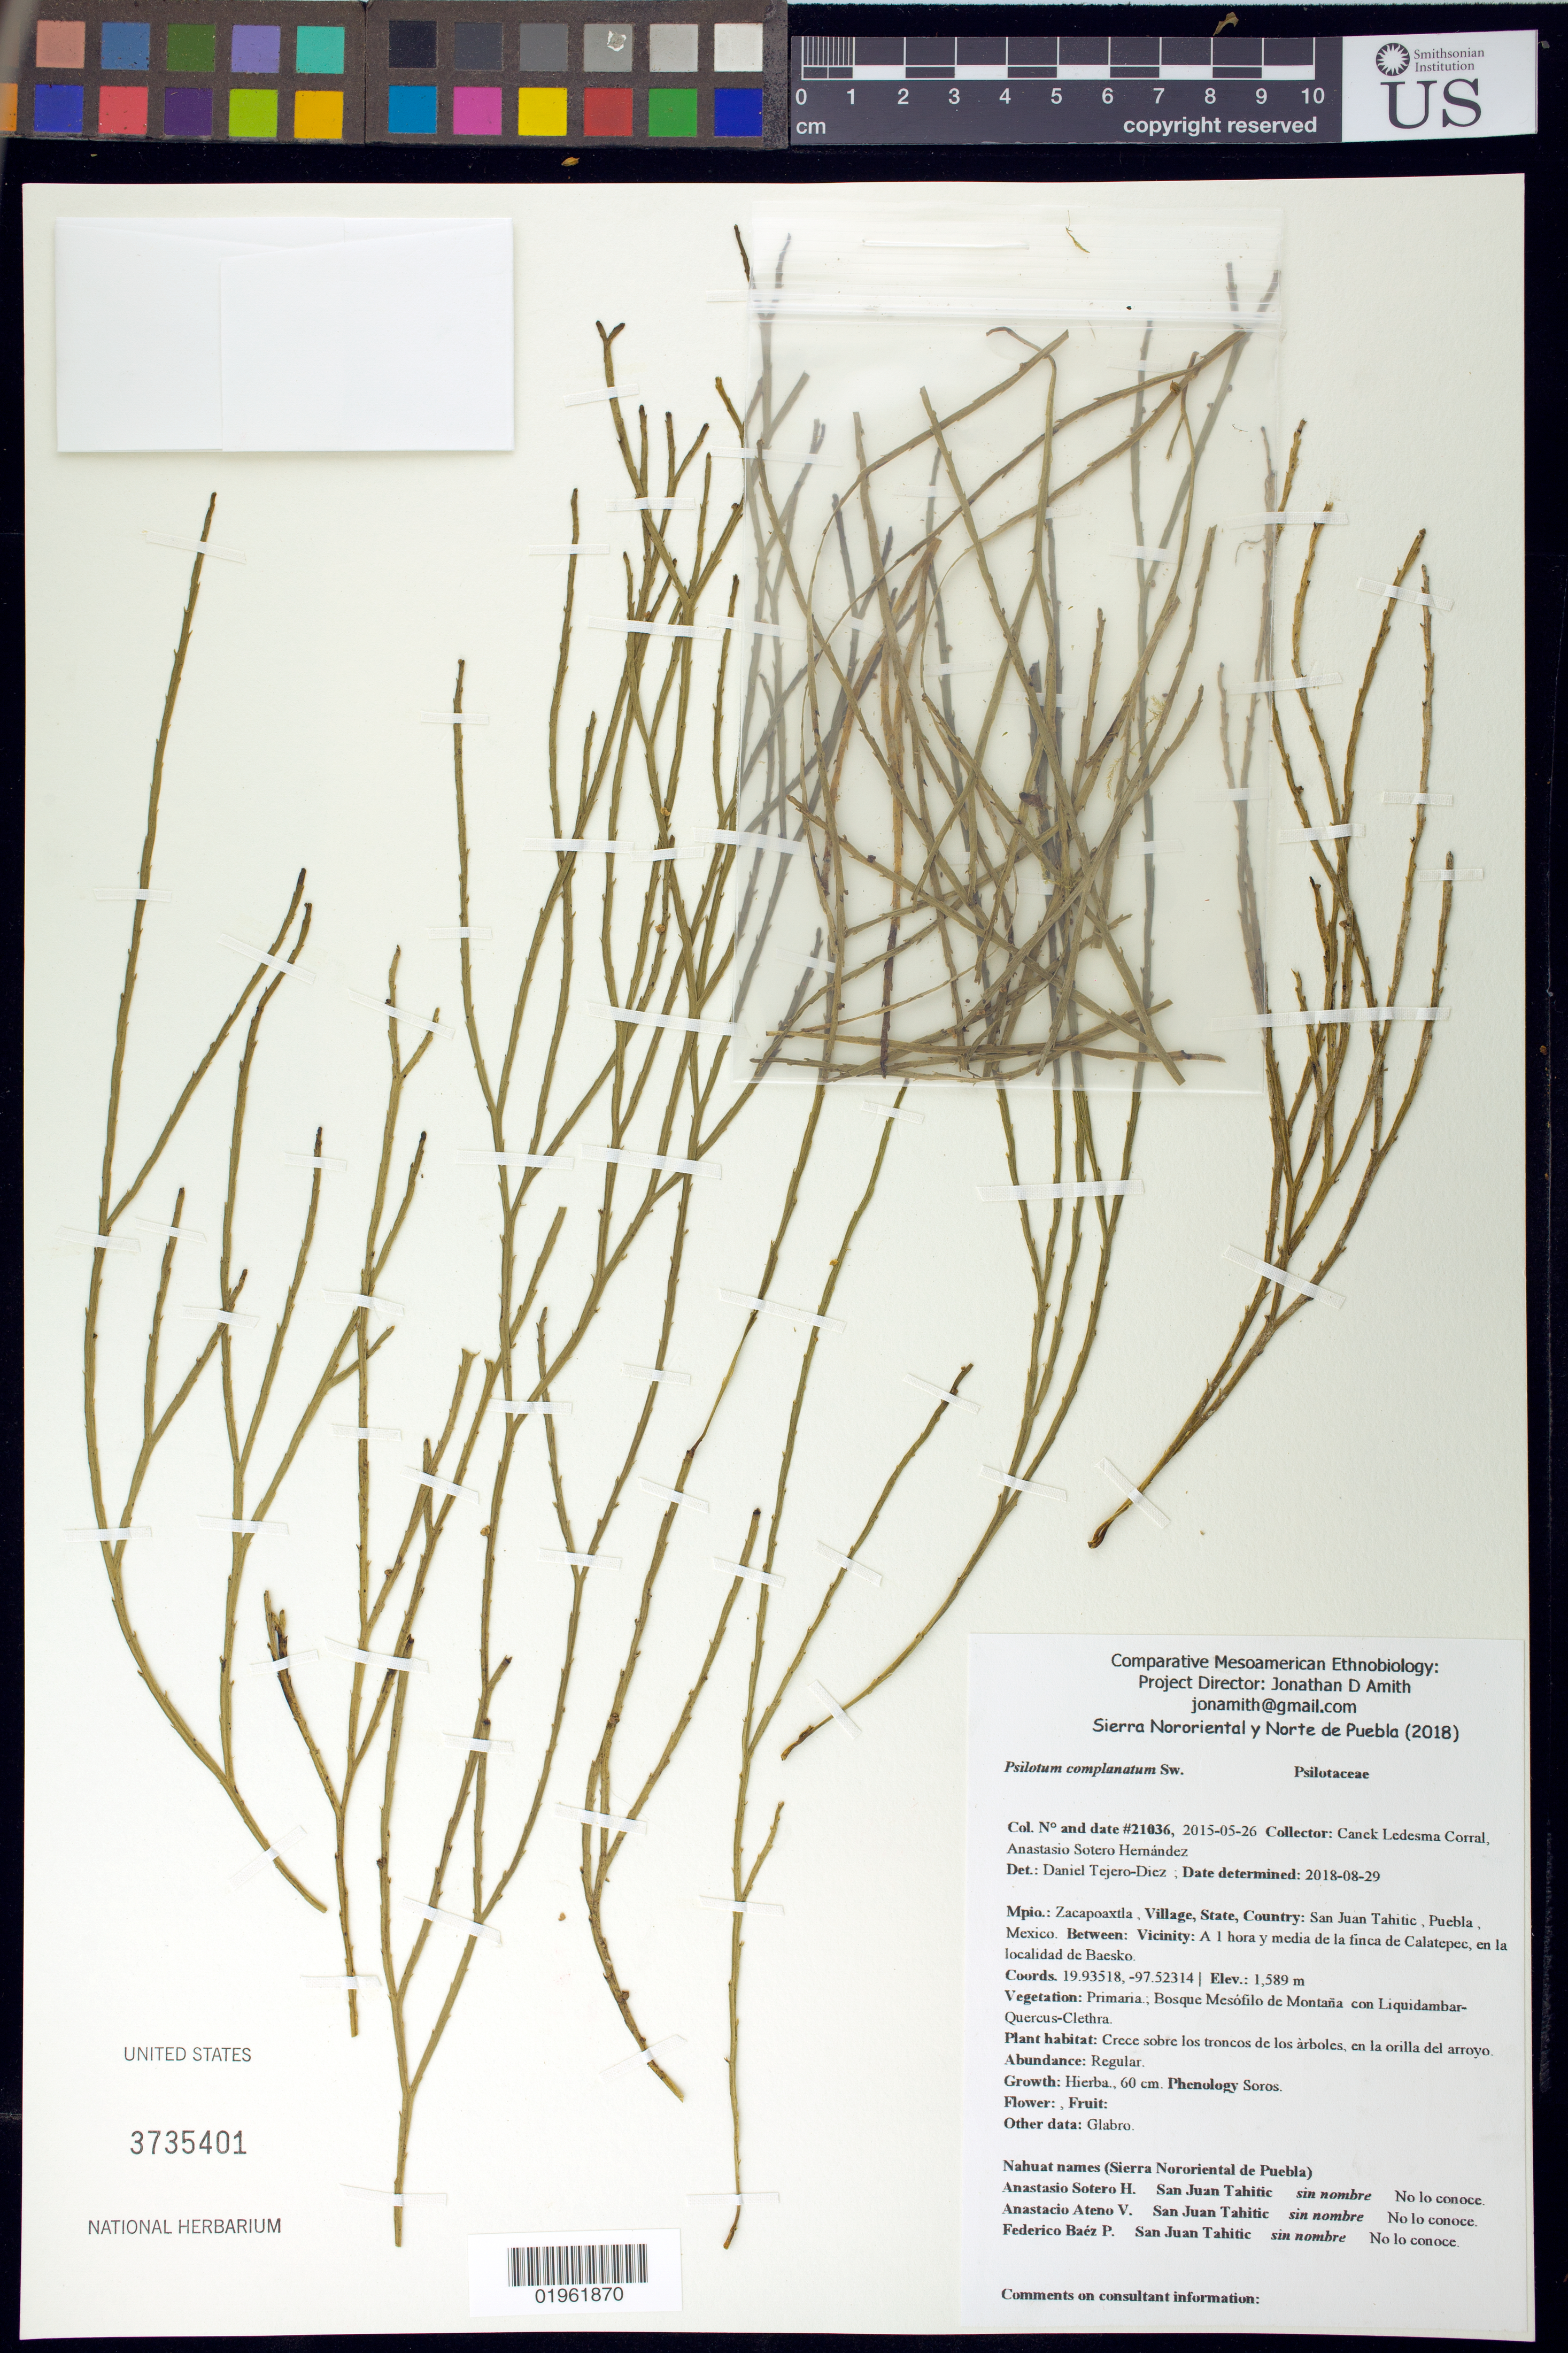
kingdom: Plantae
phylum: Tracheophyta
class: Polypodiopsida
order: Psilotales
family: Psilotaceae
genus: Psilotum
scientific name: Psilotum complanatum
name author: Sw.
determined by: Tejero-Díez, [J.] Daniel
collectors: Canek Ledesma C. & A. Sotero H.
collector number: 21036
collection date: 2015-05-26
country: México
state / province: Puebla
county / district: Zacapoaxtla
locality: PUEBLO: San Juan Tahitic; LOCALIDAD EXACTA: A 1 hora y media de la finca de Calatepec, en la localidad de Baesko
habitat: Bosque mesófilo de montaña con Liquidambar-Quercus-Clethra | Crece sobre los troncos de los árboles, en la orilla del arroyo.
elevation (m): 1589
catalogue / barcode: US 3735401